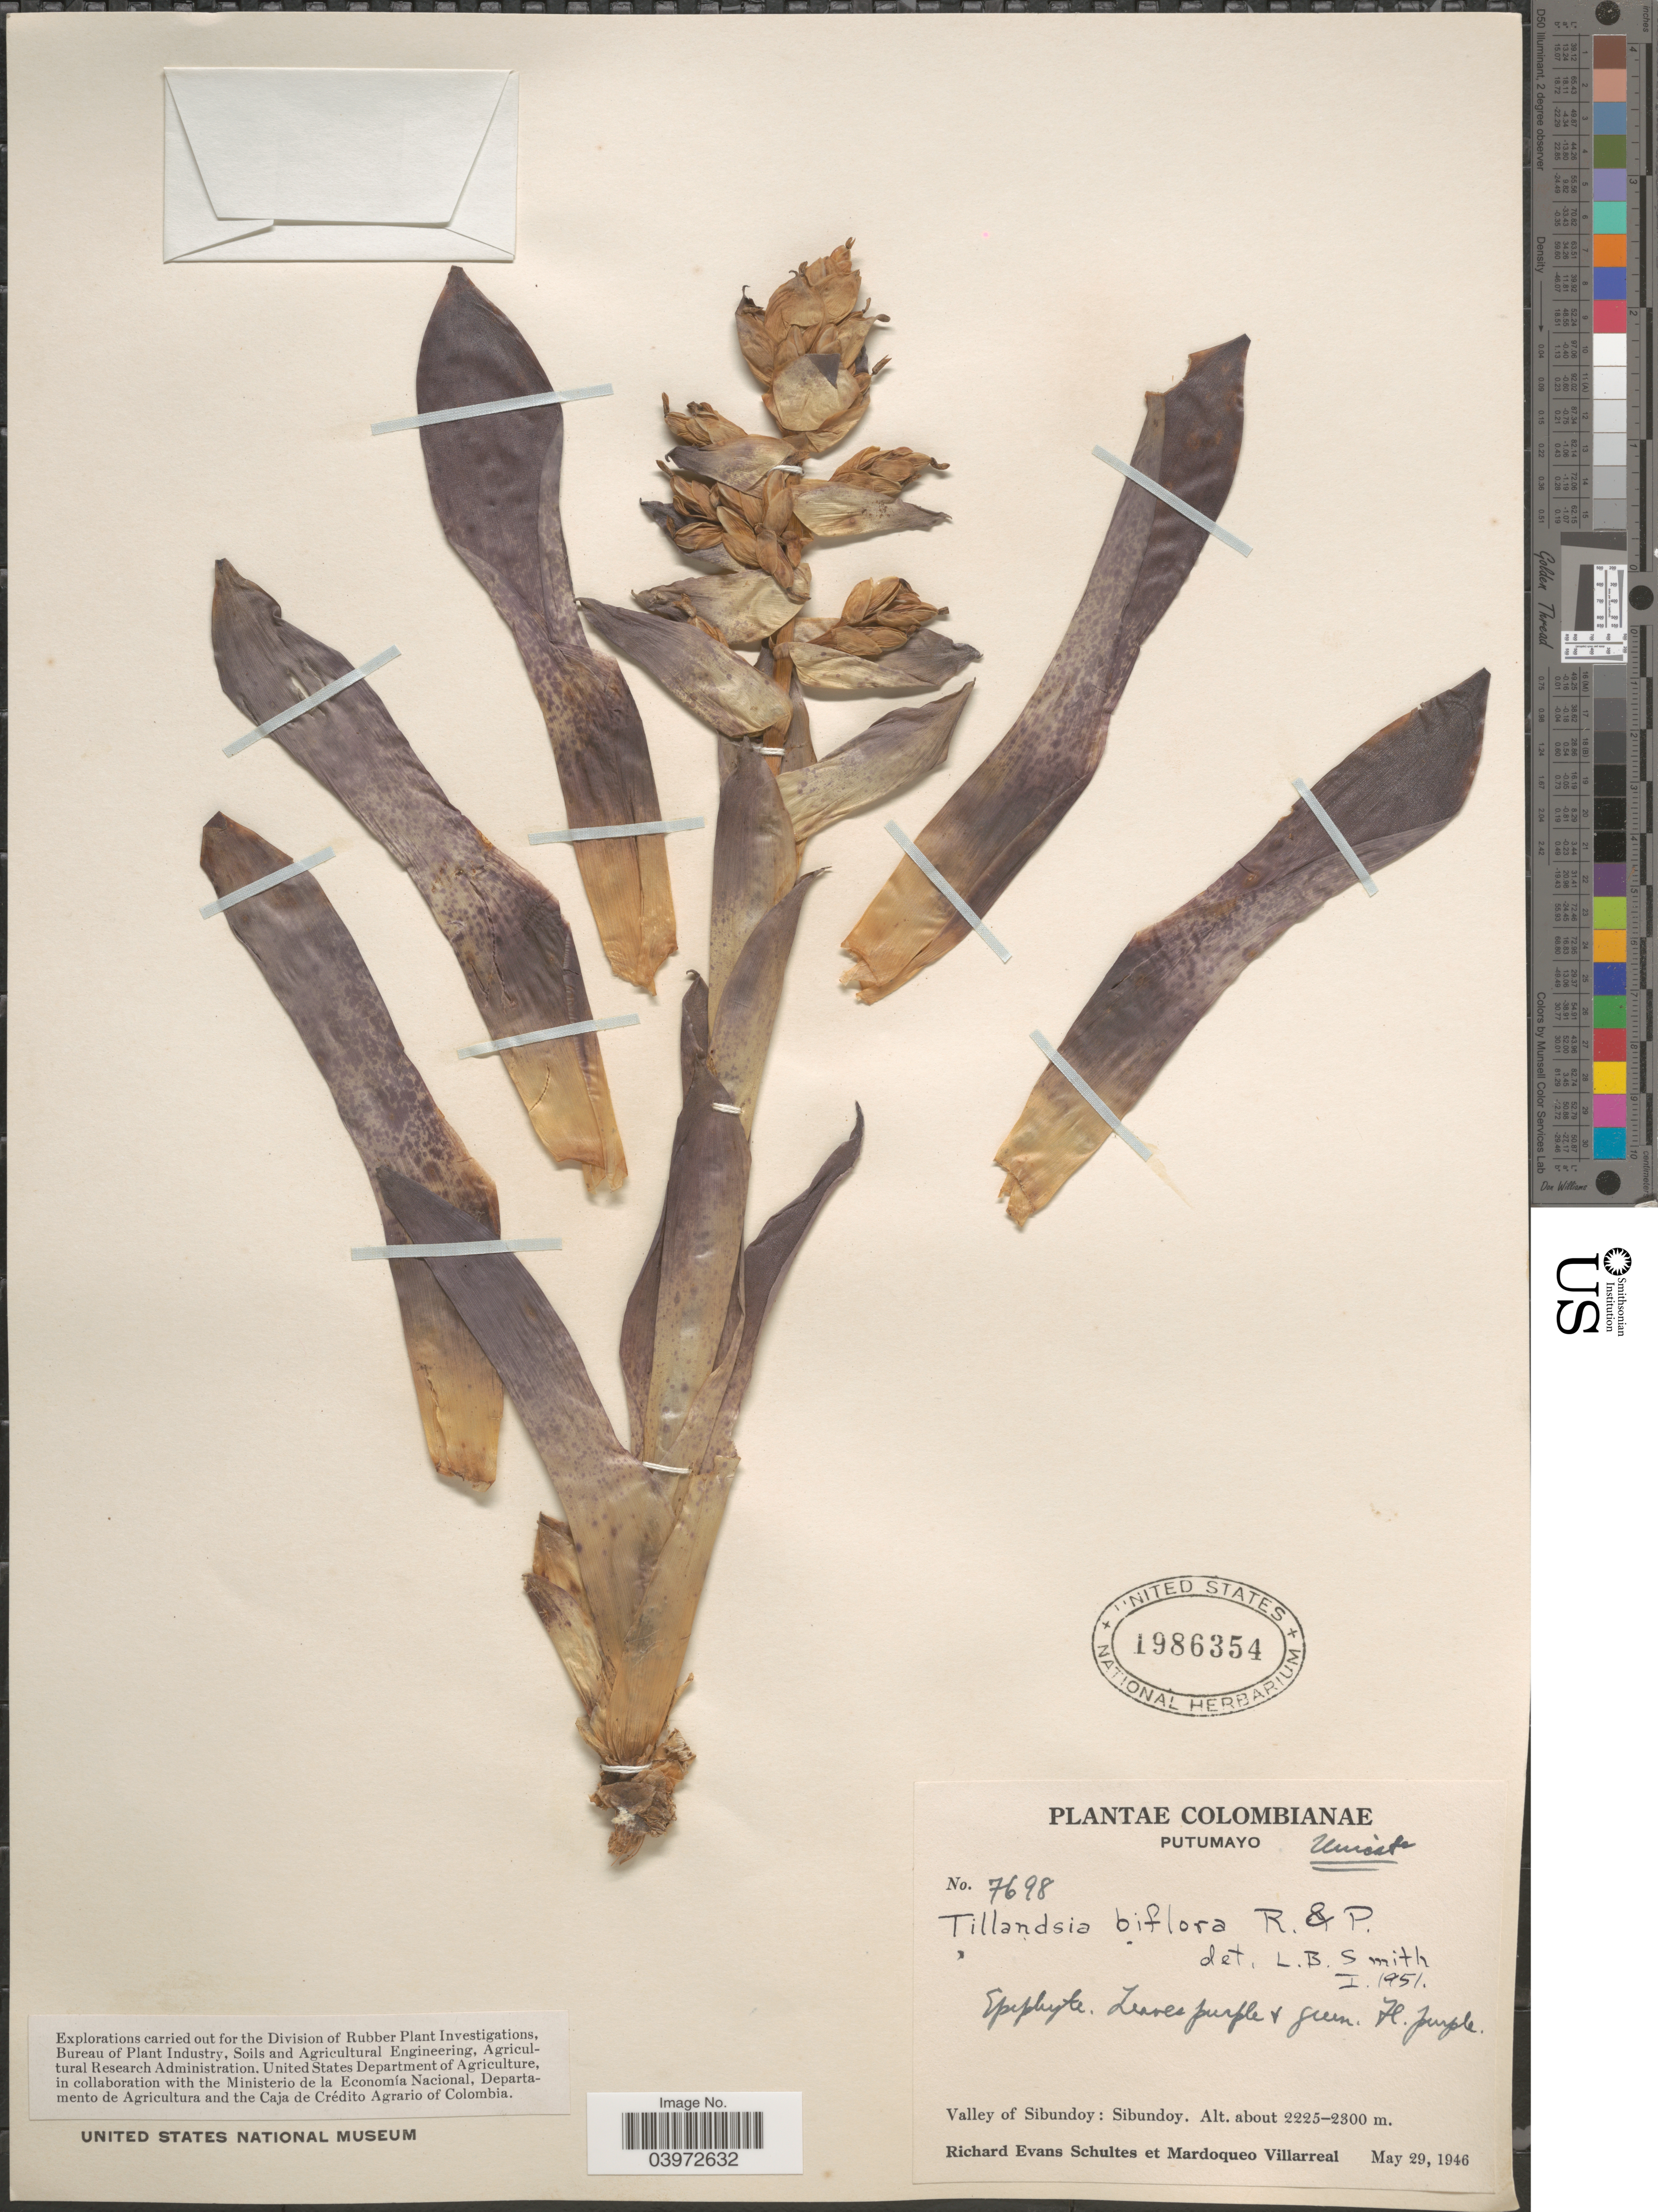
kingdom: Plantae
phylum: Tracheophyta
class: Liliopsida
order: Poales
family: Bromeliaceae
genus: Tillandsia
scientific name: Tillandsia biflora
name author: Ruiz & Pav.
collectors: R. E. Schultes & M. Villarreal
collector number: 7698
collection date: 1946-05-29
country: Colombia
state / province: Putumayo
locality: Valley of Sibundoy: Sibundoy.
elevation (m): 2225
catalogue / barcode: US 1986354